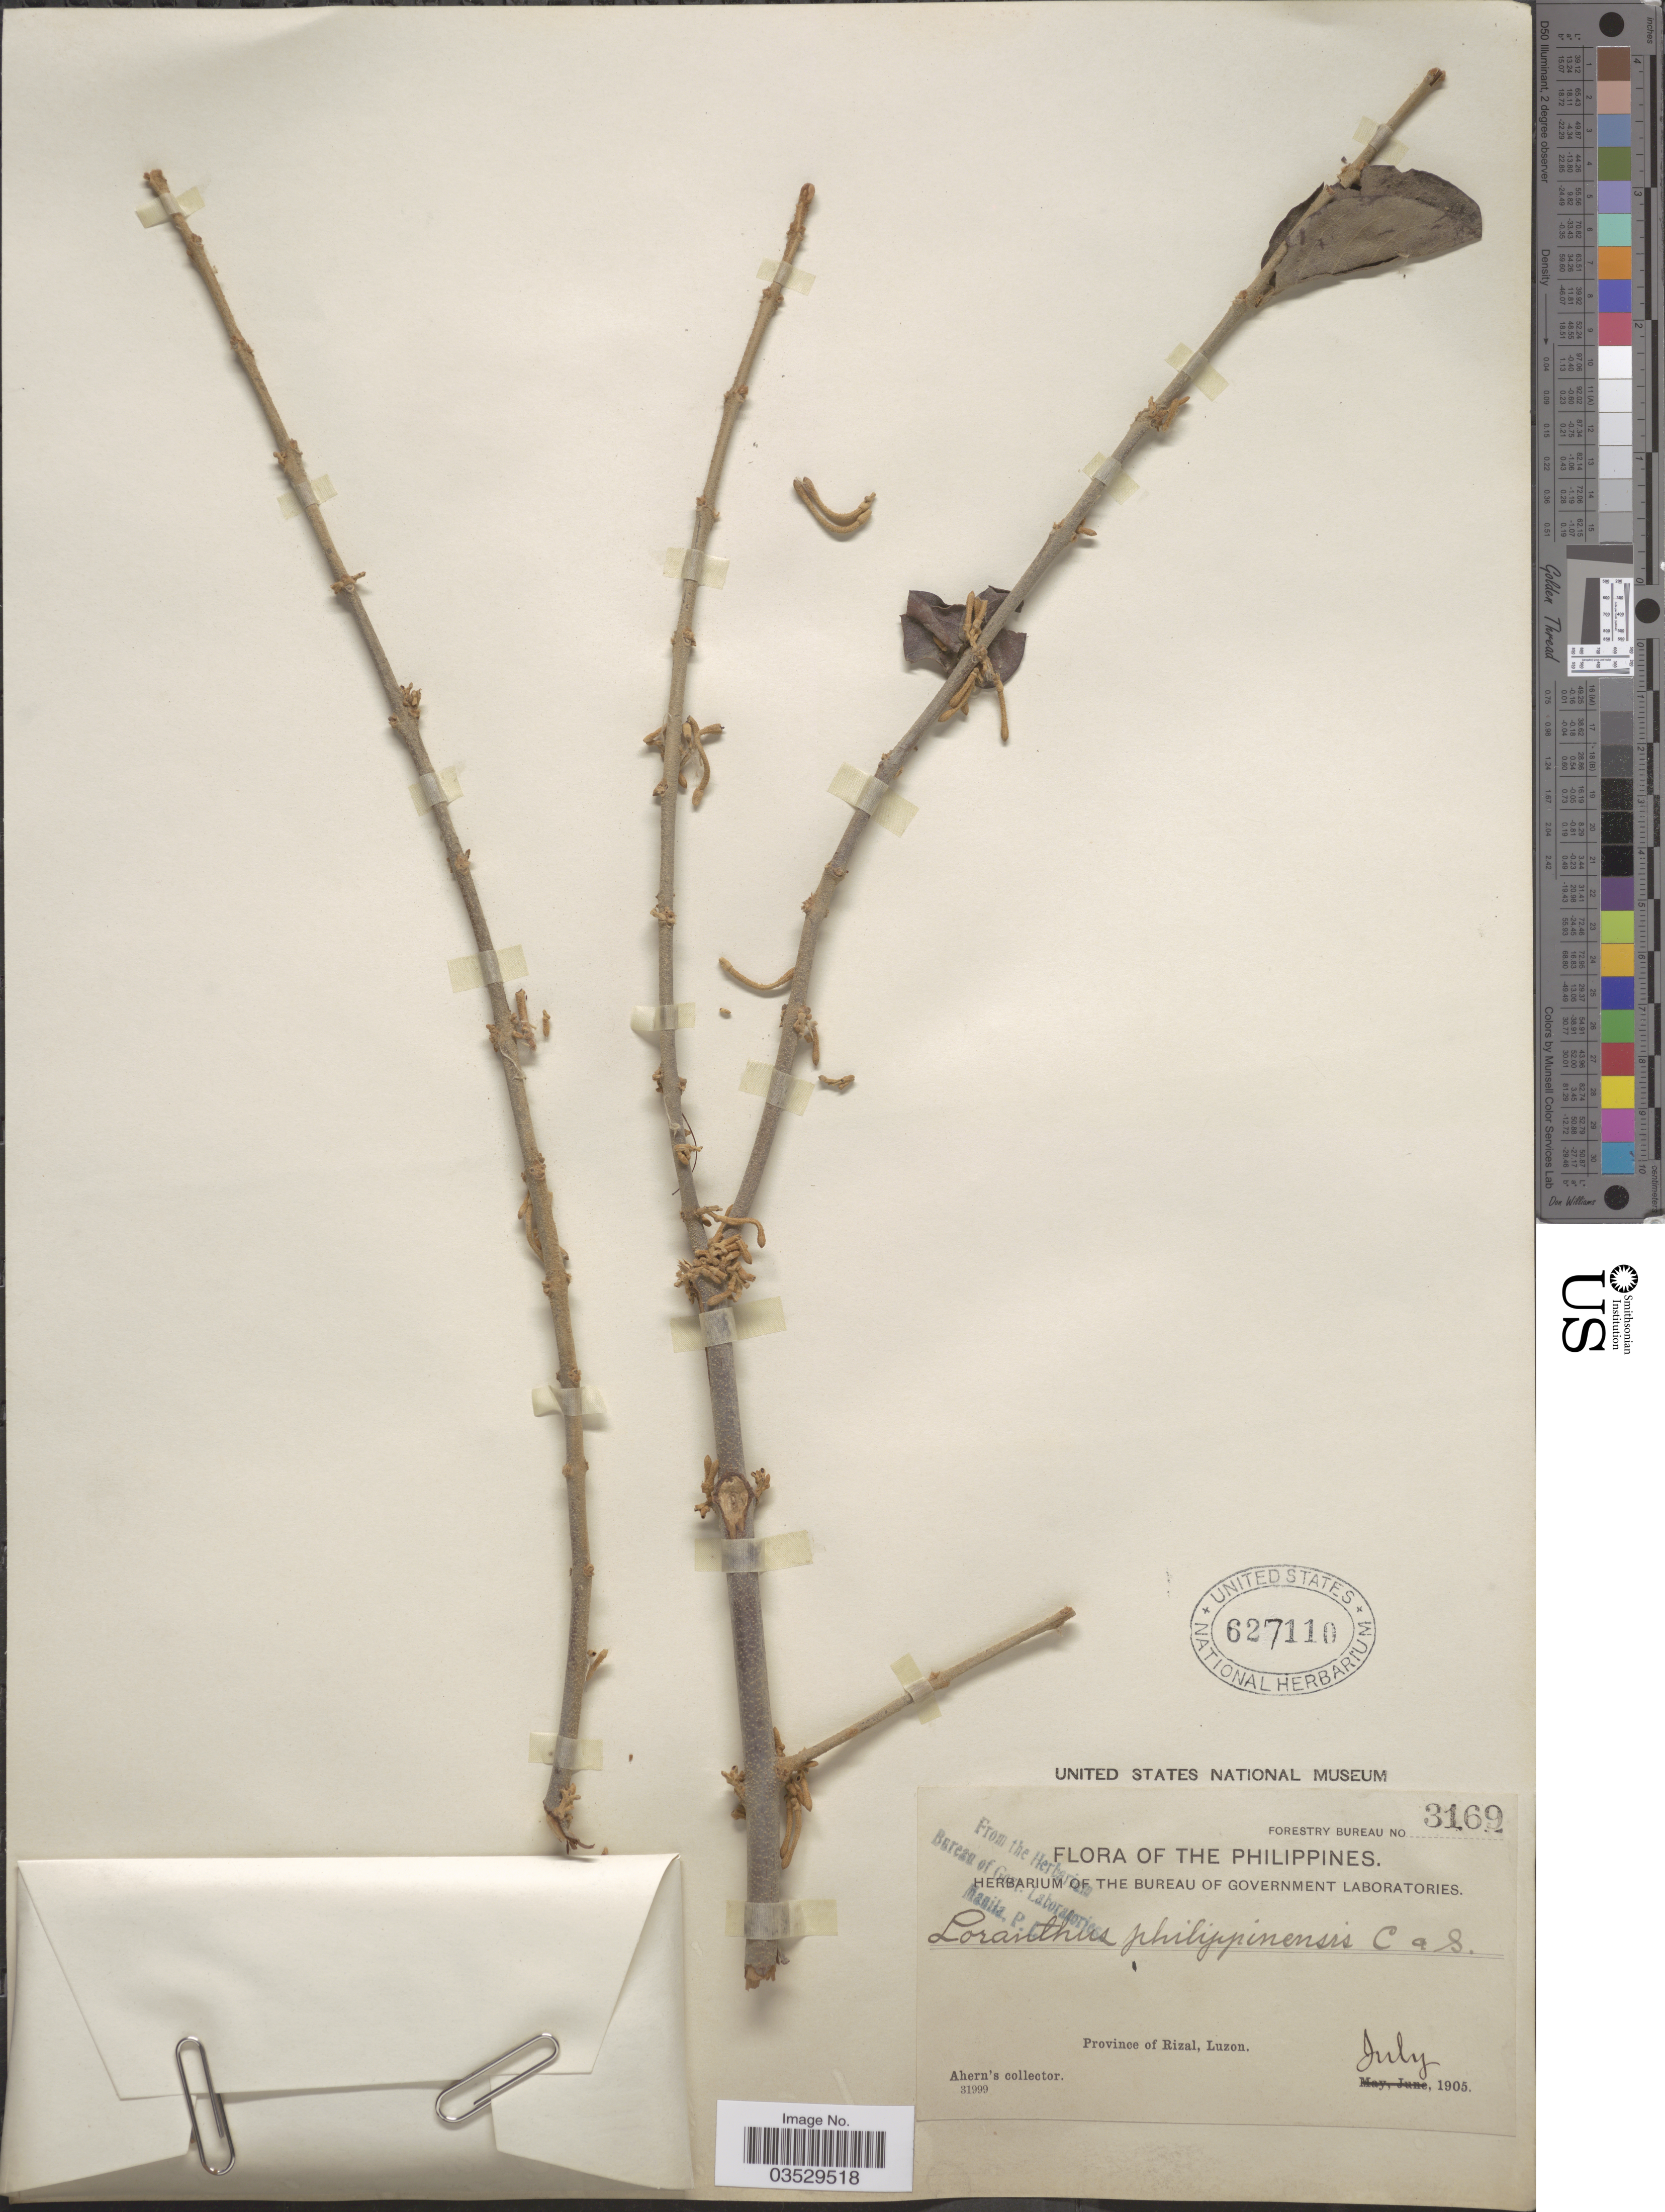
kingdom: Plantae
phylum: Tracheophyta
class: Magnoliopsida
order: Santalales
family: Loranthaceae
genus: Scurrula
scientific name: Scurrula atropurpurea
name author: (Blume) Danser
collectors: Ahern's collector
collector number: Forestry Bureau 3169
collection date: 1905-07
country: Philippines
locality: Province of Rizal, Luzon.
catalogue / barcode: US 627110